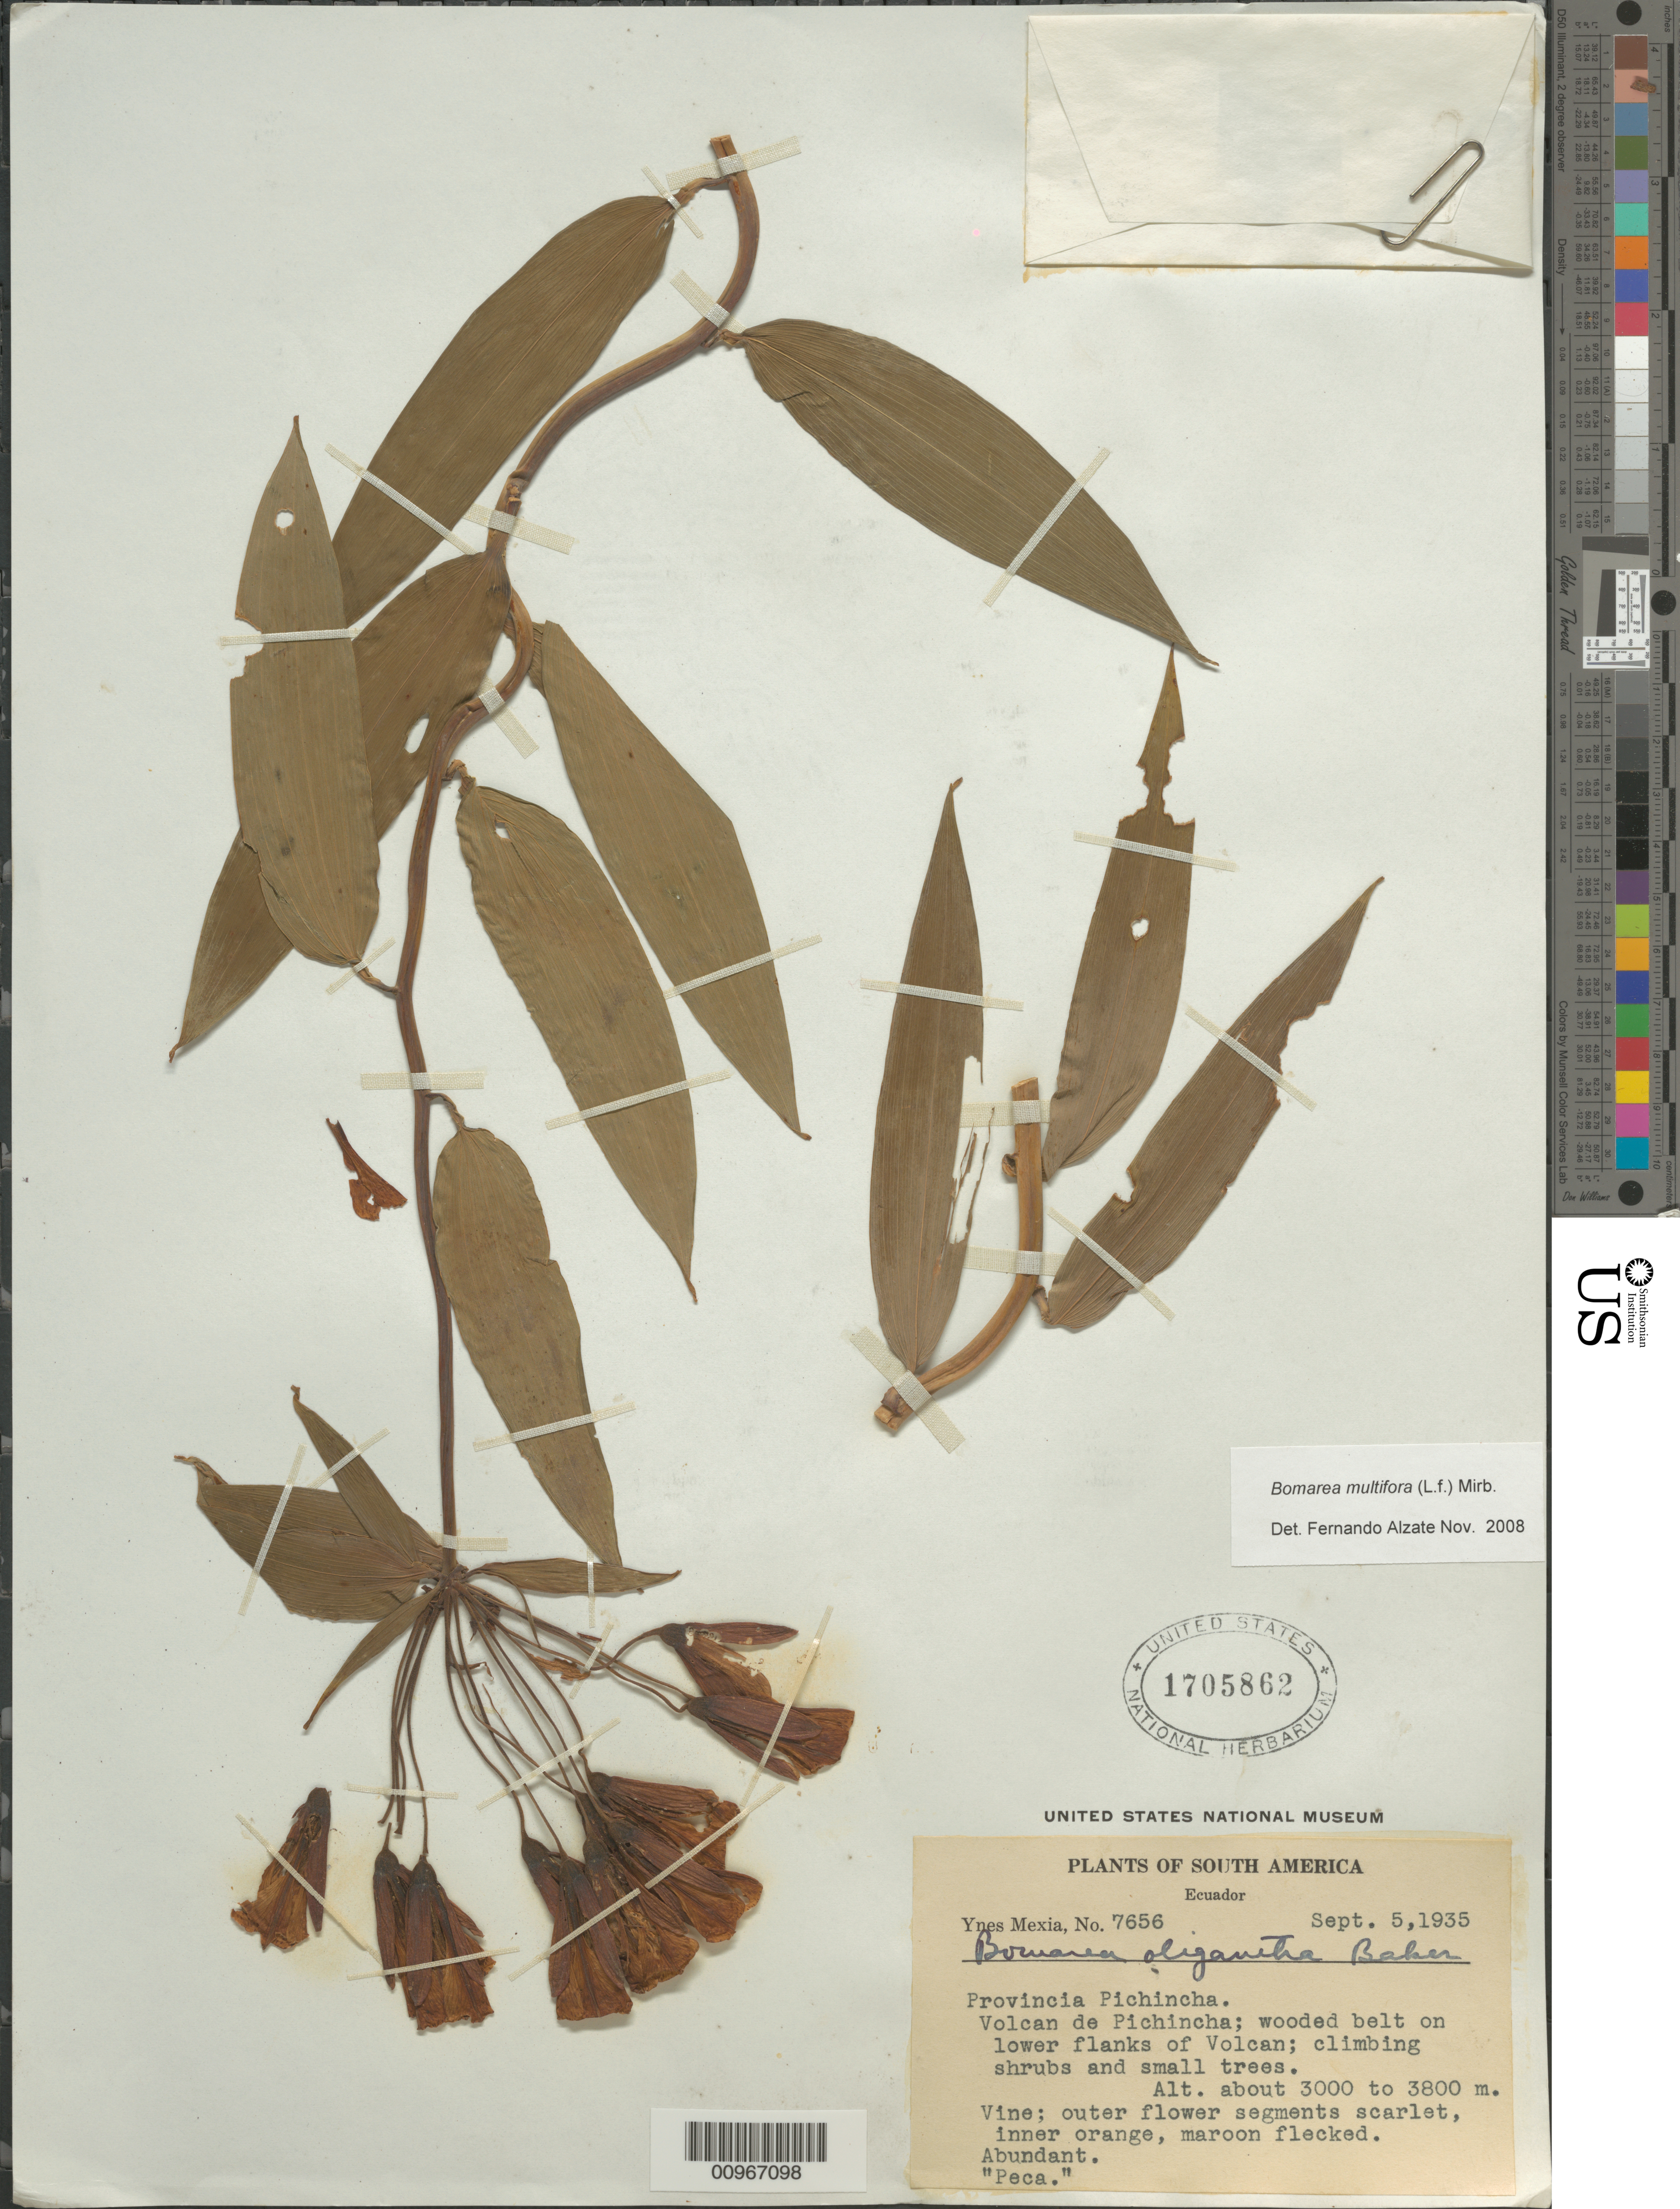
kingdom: Plantae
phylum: Tracheophyta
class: Liliopsida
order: Liliales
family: Alstroemeriaceae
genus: Bomarea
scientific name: Bomarea multiflora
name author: (L. f.) Mirb.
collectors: Y. Mexia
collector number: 7656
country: Ecuador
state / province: Pichincha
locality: Volcan de Pichincha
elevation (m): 3000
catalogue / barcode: US 1705862